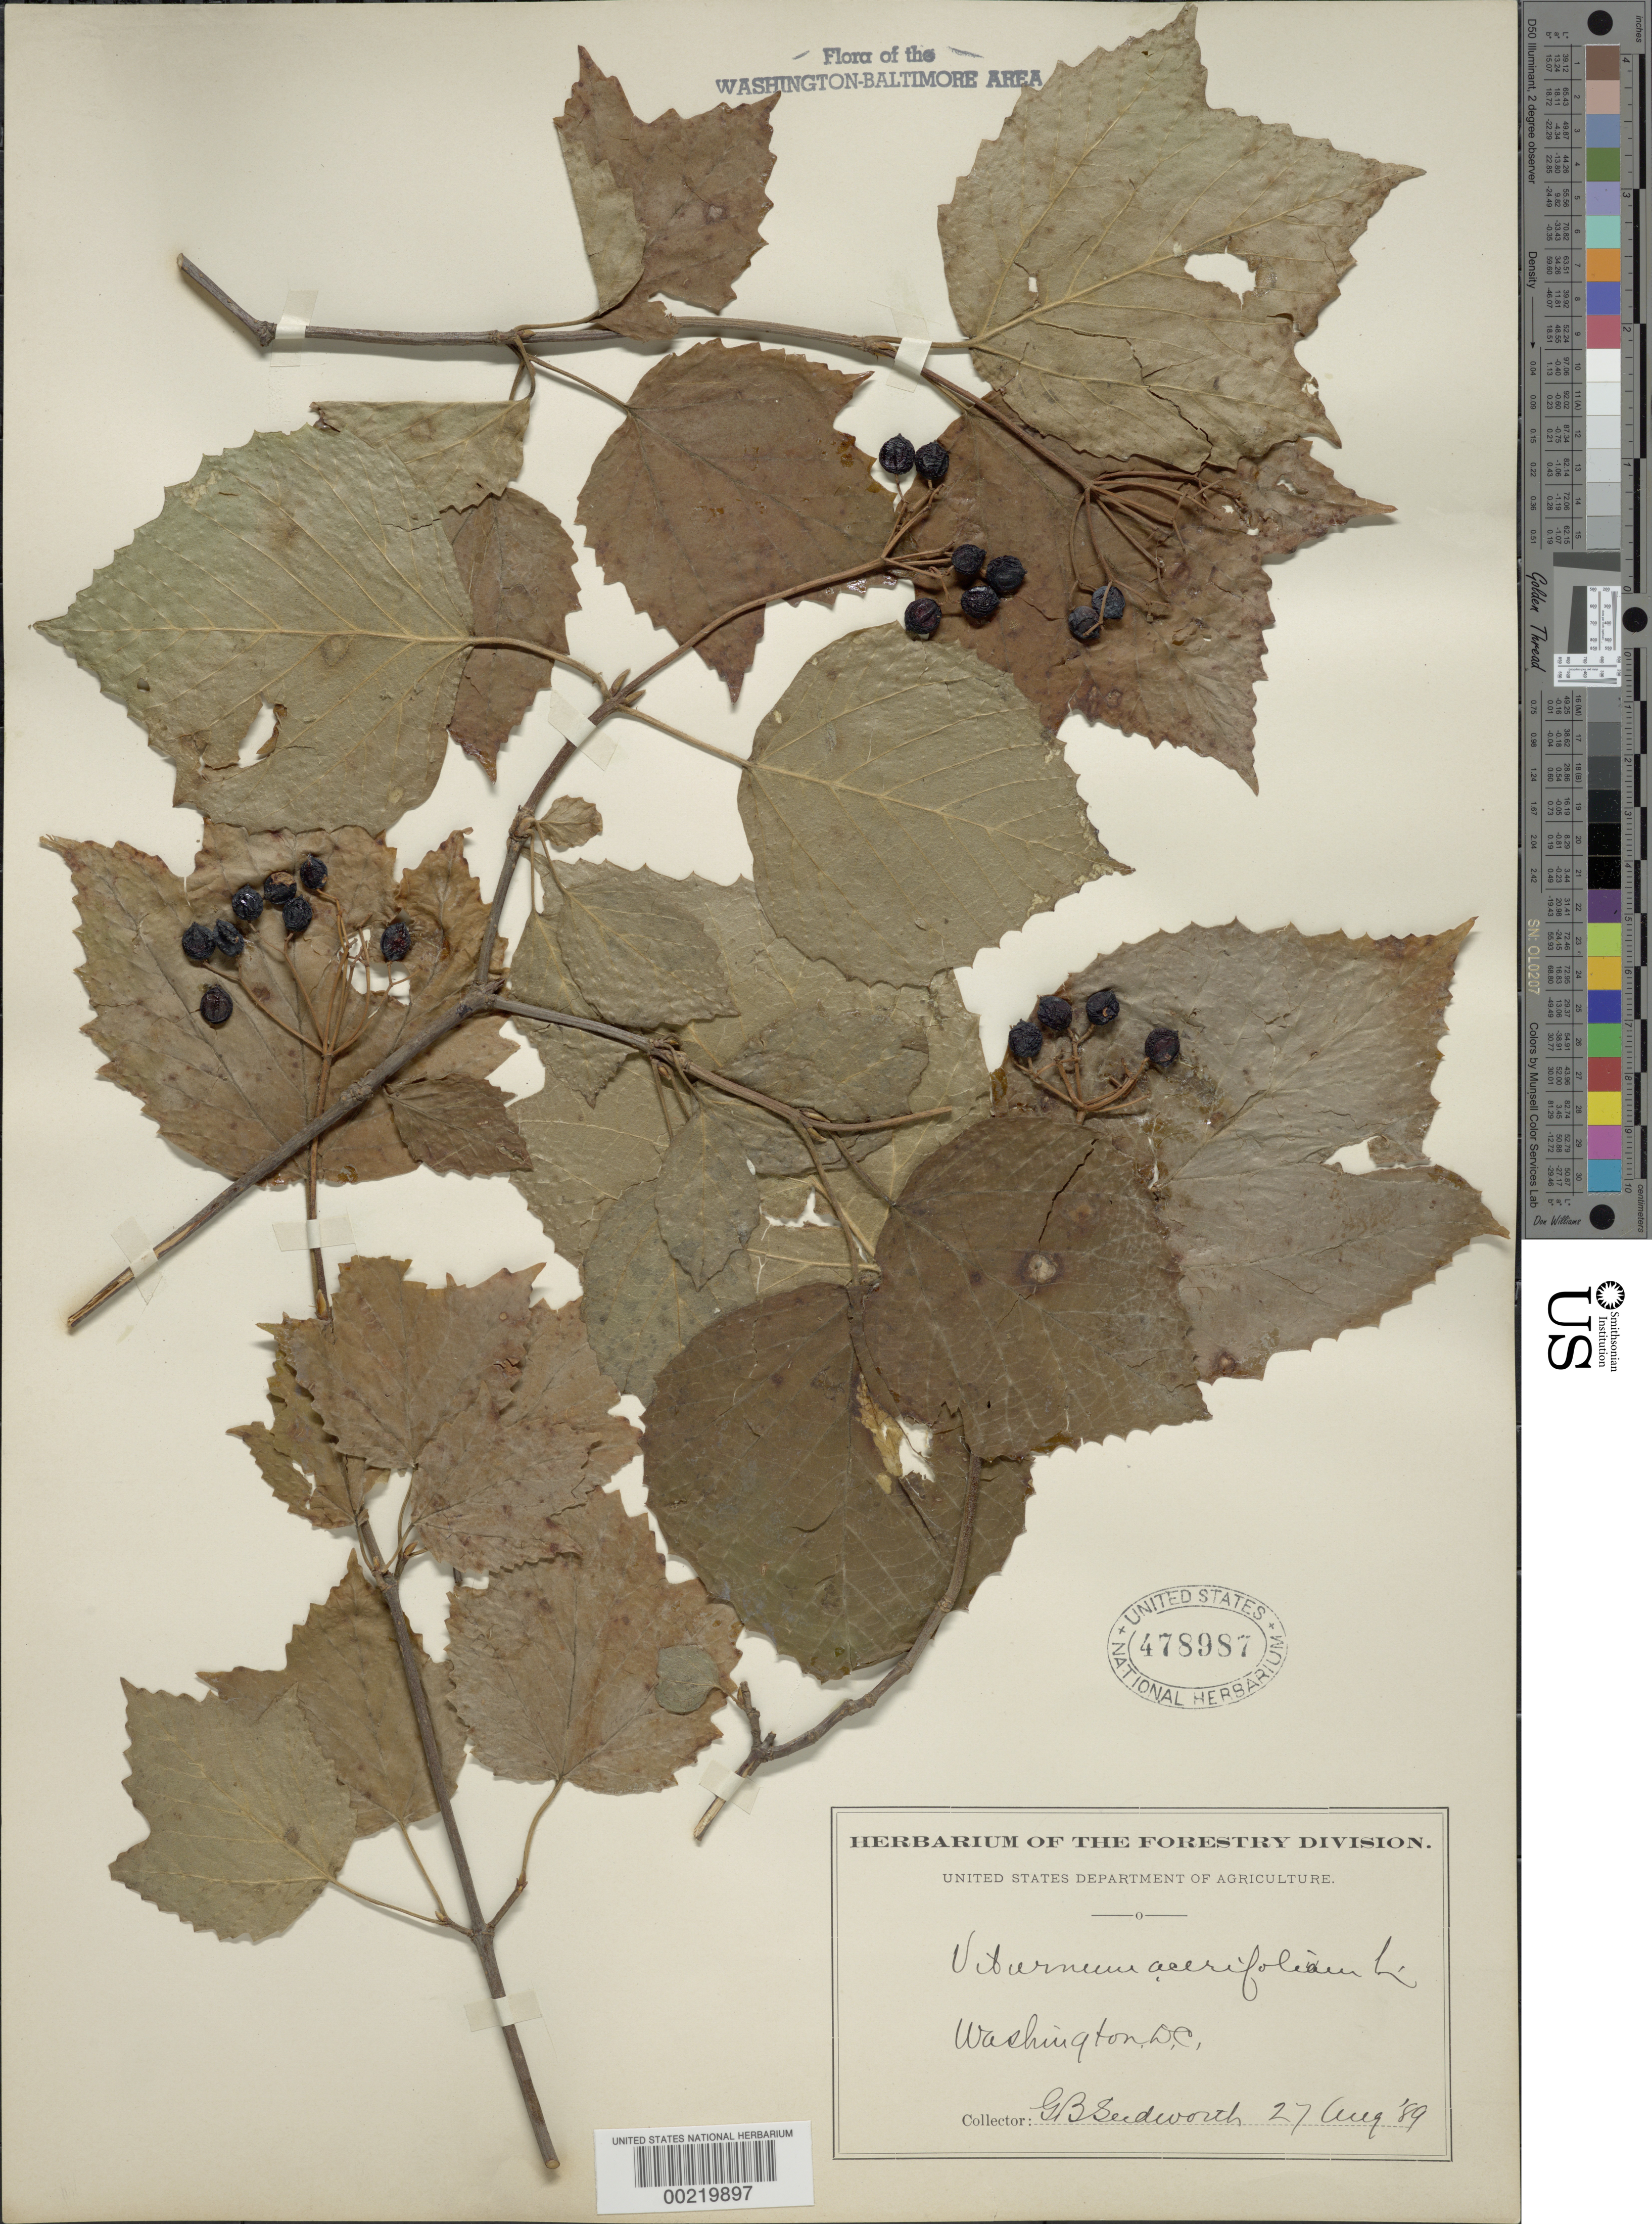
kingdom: Plantae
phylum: Tracheophyta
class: Magnoliopsida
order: Dipsacales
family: Viburnaceae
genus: Viburnum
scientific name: Viburnum acerifolium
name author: L.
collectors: G. B. Sudworth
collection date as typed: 27 Aug 1889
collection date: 1889-08-27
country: United States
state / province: District of Columbia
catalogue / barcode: US 478987